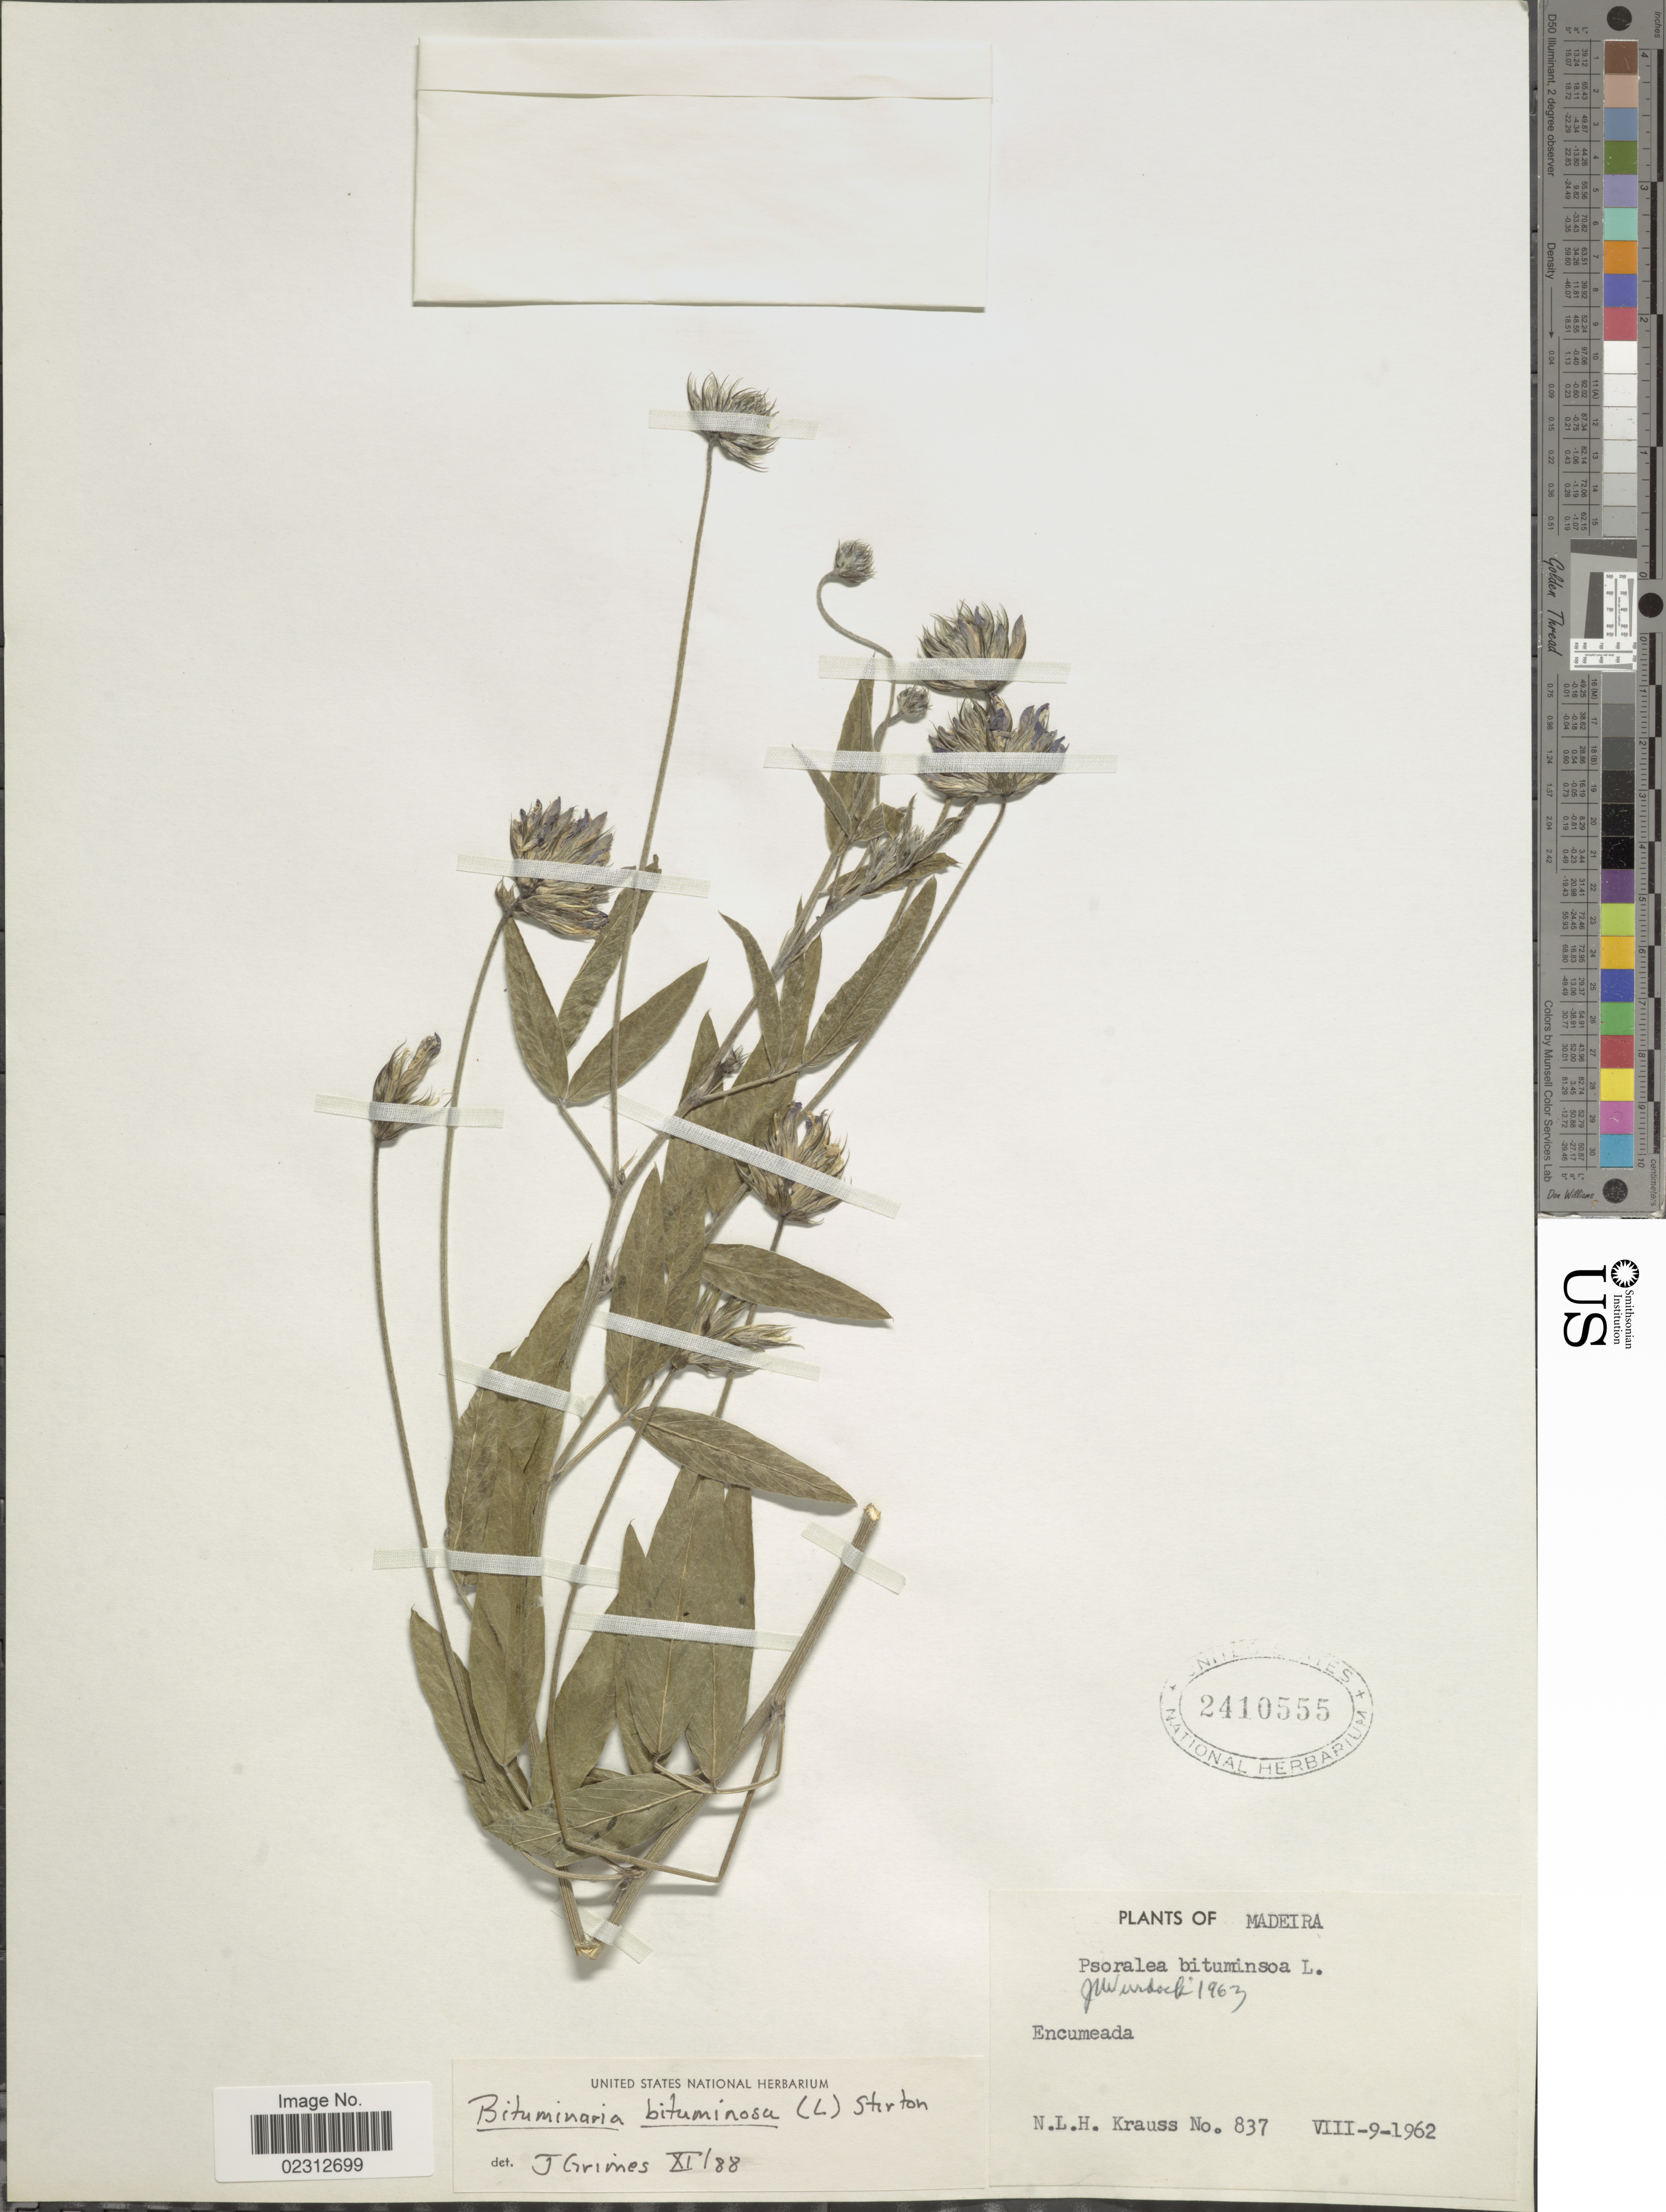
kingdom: Plantae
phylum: Tracheophyta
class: Magnoliopsida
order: Fabales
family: Fabaceae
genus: Bituminaria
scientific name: Bituminaria bituminosa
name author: (L.) C.H. Stirt.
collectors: N. Krauss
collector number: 837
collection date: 1962-08-09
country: Portugal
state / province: Madeira (Aut. Reg.)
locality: Encumeada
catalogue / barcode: US 2410555